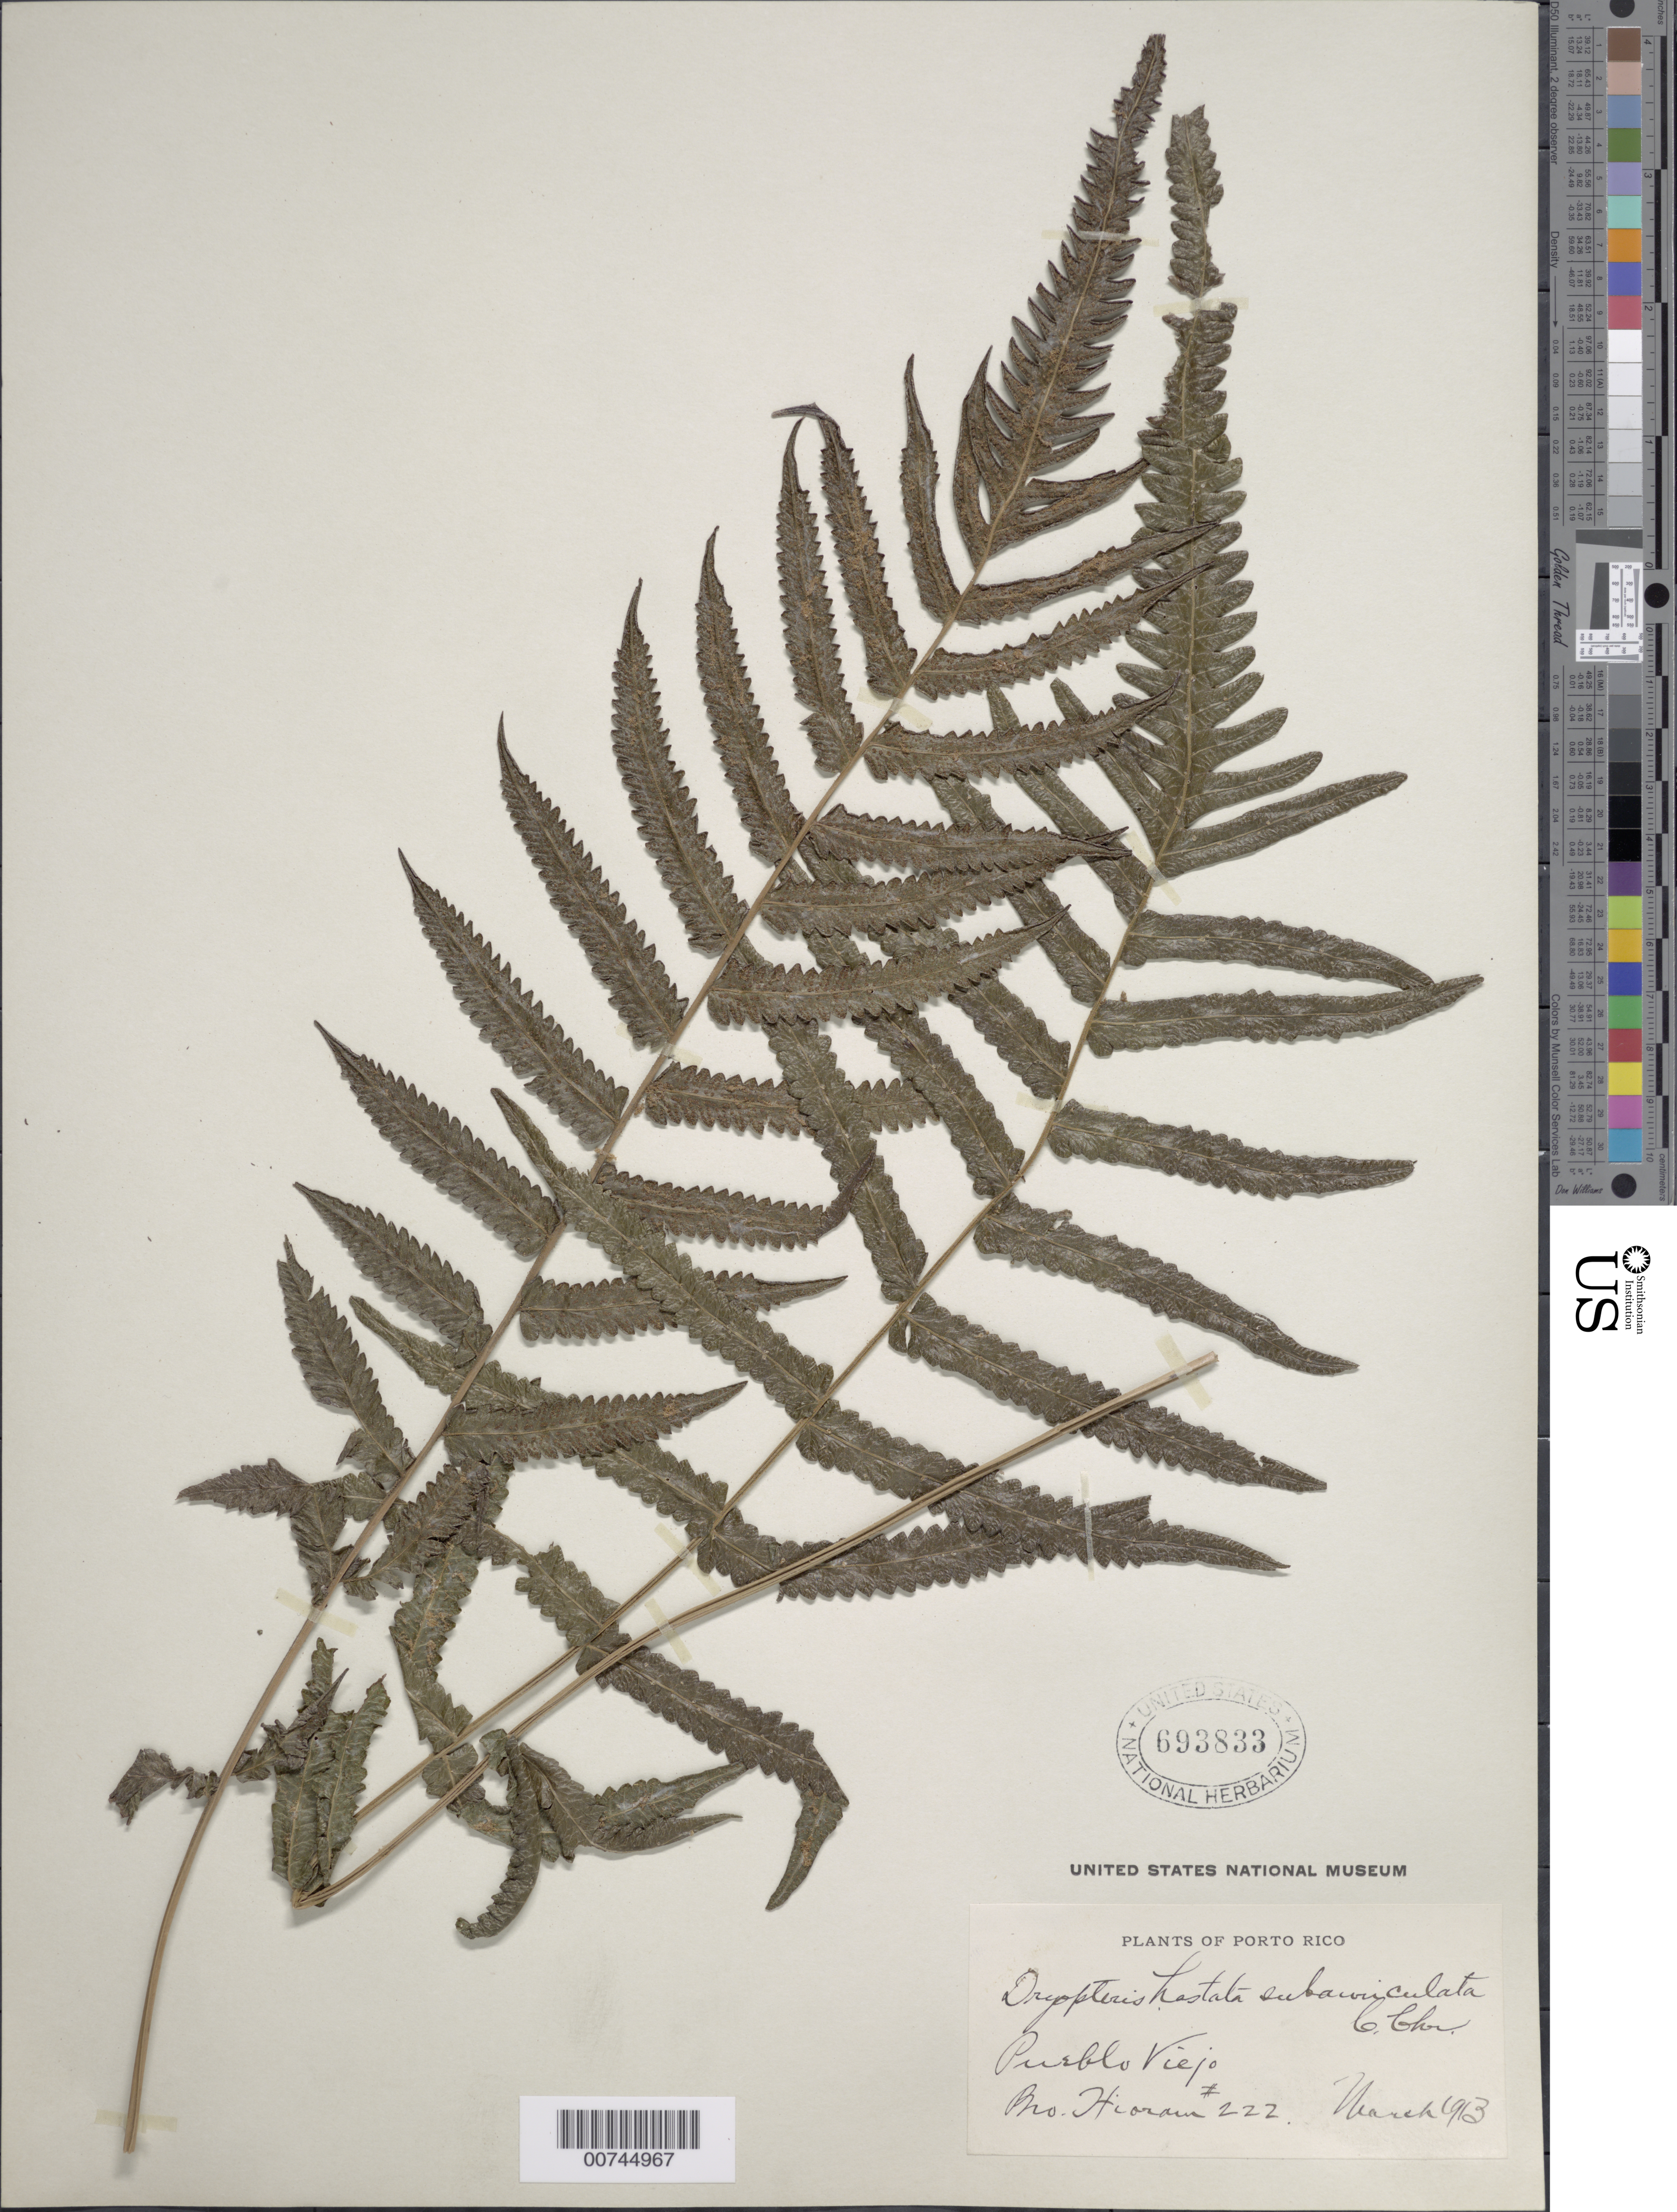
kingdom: Plantae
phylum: Tracheophyta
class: Polypodiopsida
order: Polypodiales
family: Thelypteridaceae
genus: Goniopteris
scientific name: Goniopteris leptocladia (Fée) comb. nov., ined 2015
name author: (Fée)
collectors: Bro. Hioram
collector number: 222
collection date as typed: Mar 1913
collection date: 1913-03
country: Puerto Rico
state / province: Guaynabo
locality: Pueblo Viejo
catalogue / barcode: US 693833